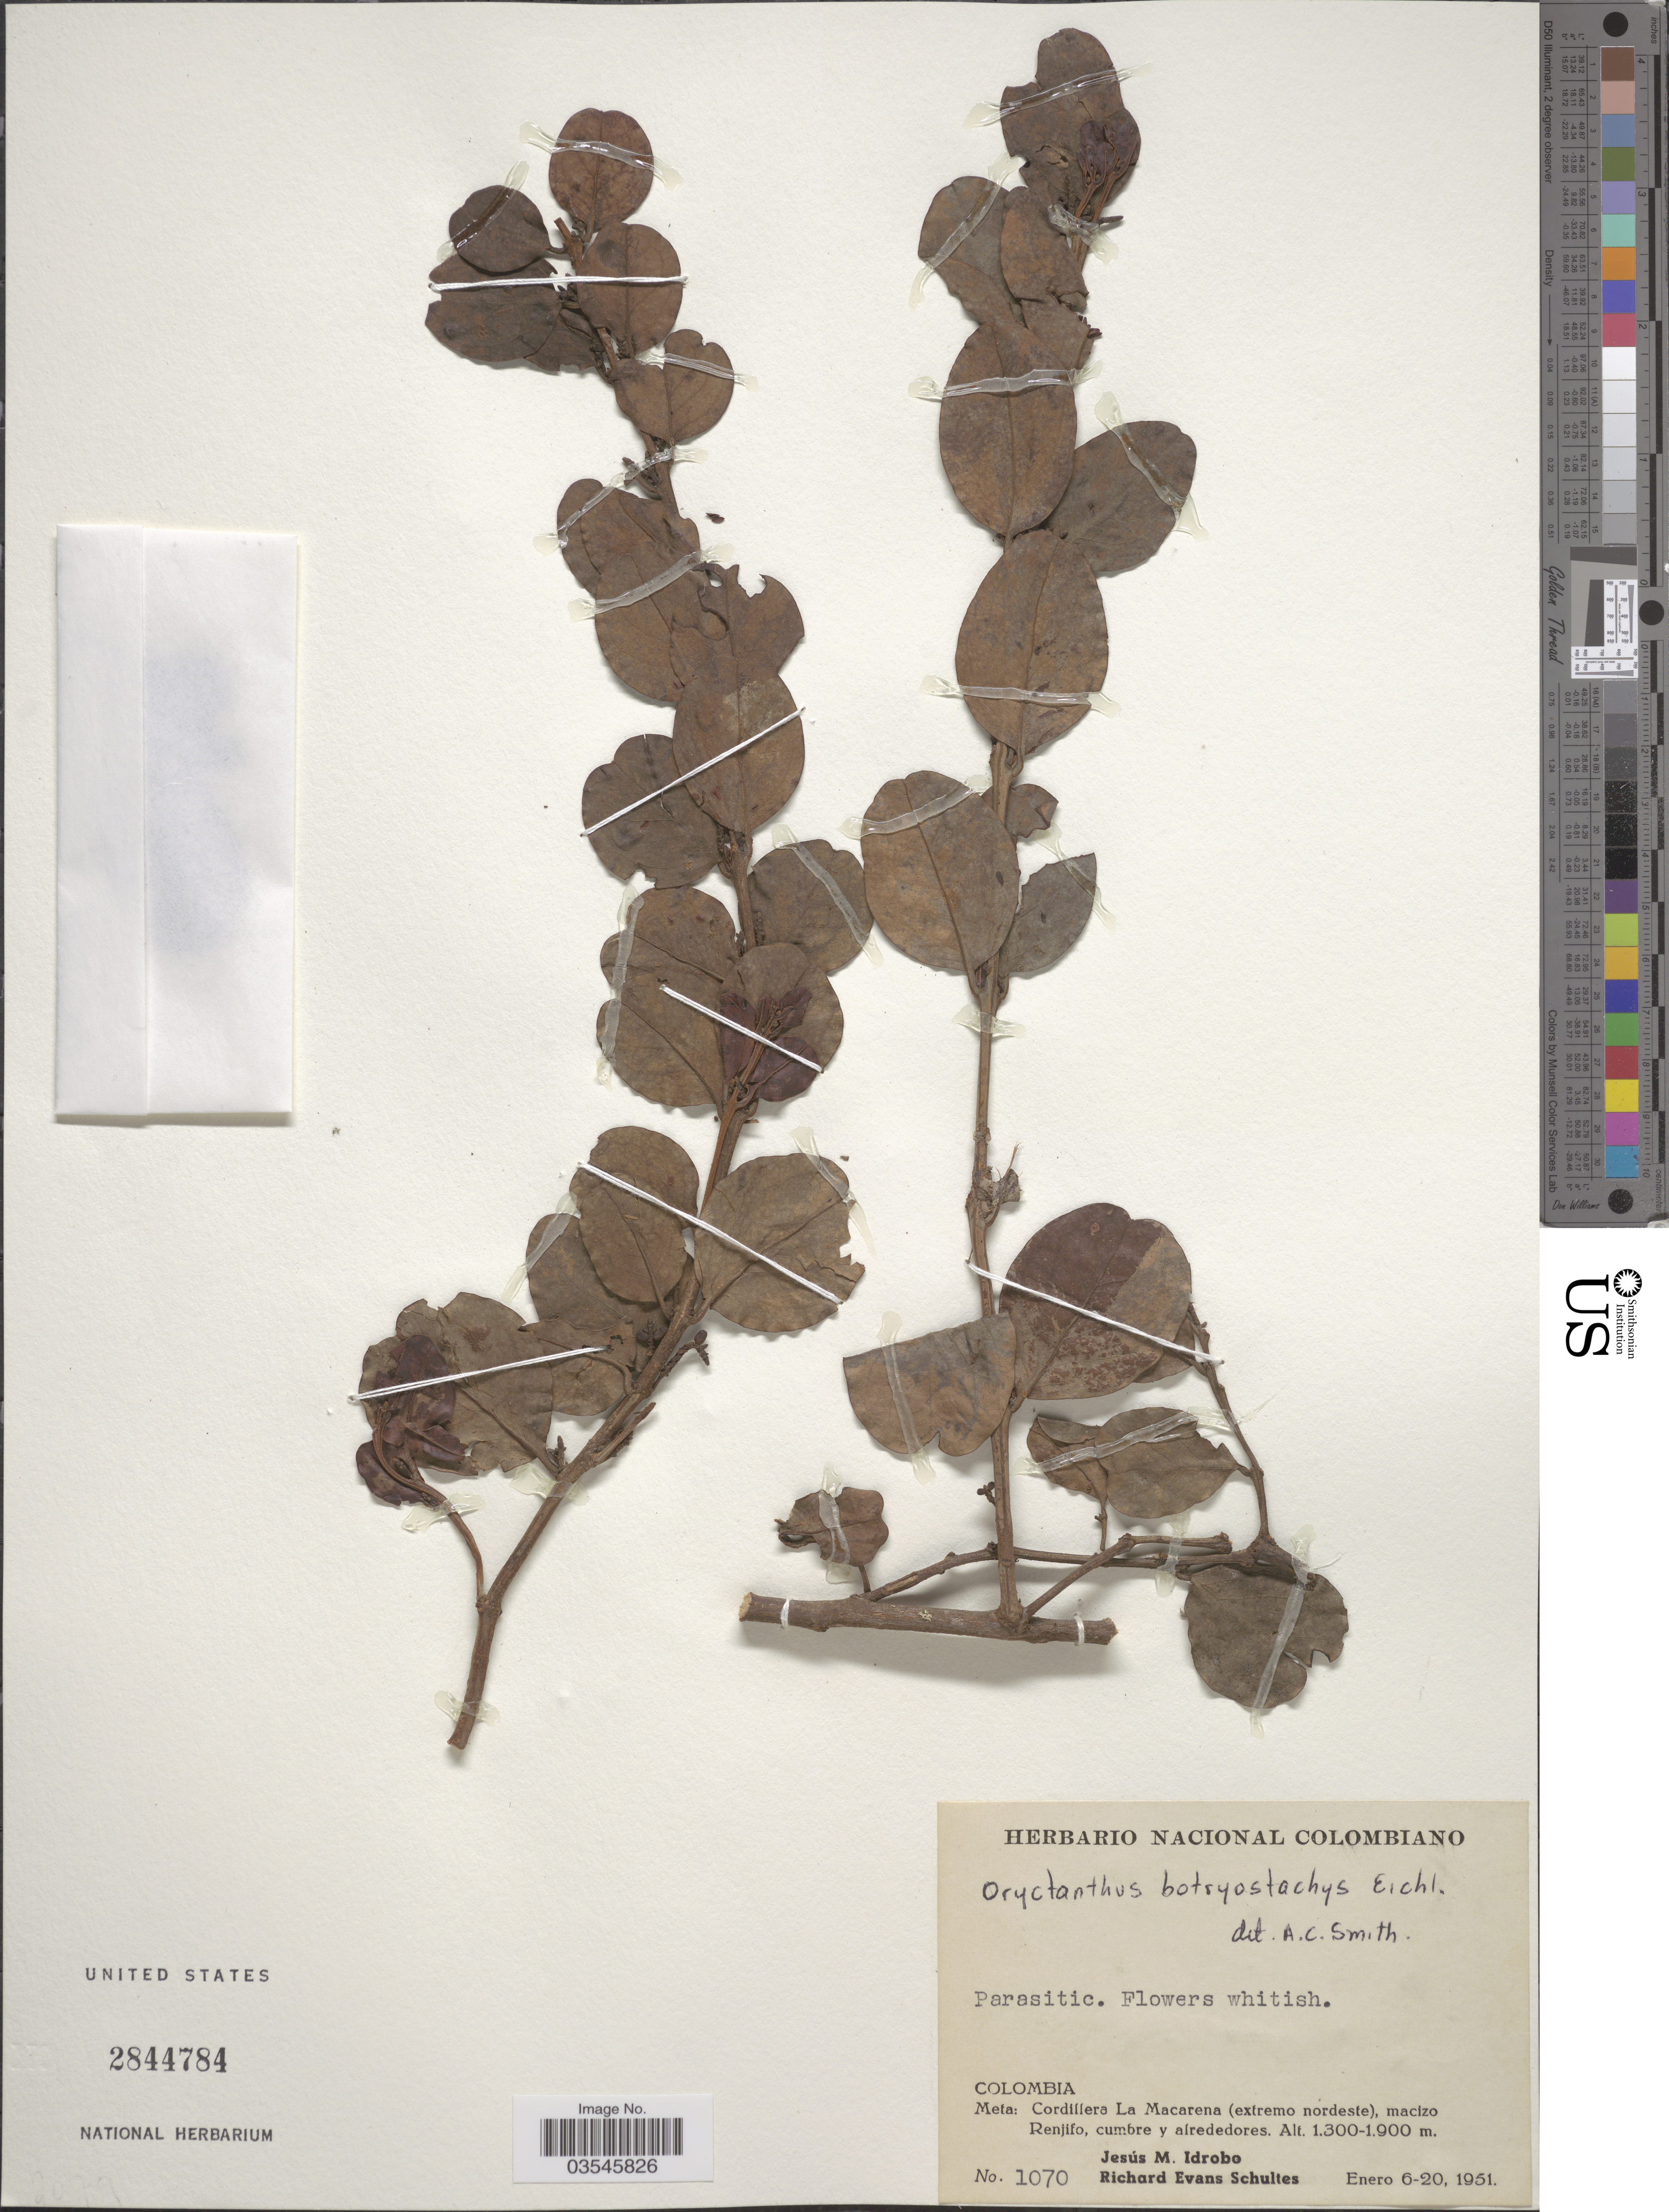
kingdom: Plantae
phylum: Tracheophyta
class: Magnoliopsida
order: Santalales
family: Loranthaceae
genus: Oryctanthus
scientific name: Oryctanthus alveolatus subsp. alveolatus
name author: (Kunth) Kuijt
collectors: J. M. Idrobo & R. E. Schultes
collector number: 1070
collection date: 1951-01-06/1951-01-20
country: Colombia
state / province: Meta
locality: Cordillera La Macarena (extremo nordeste), macizo Renjifo, cumbre y alrededores.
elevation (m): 1300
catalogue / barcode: US 2844784